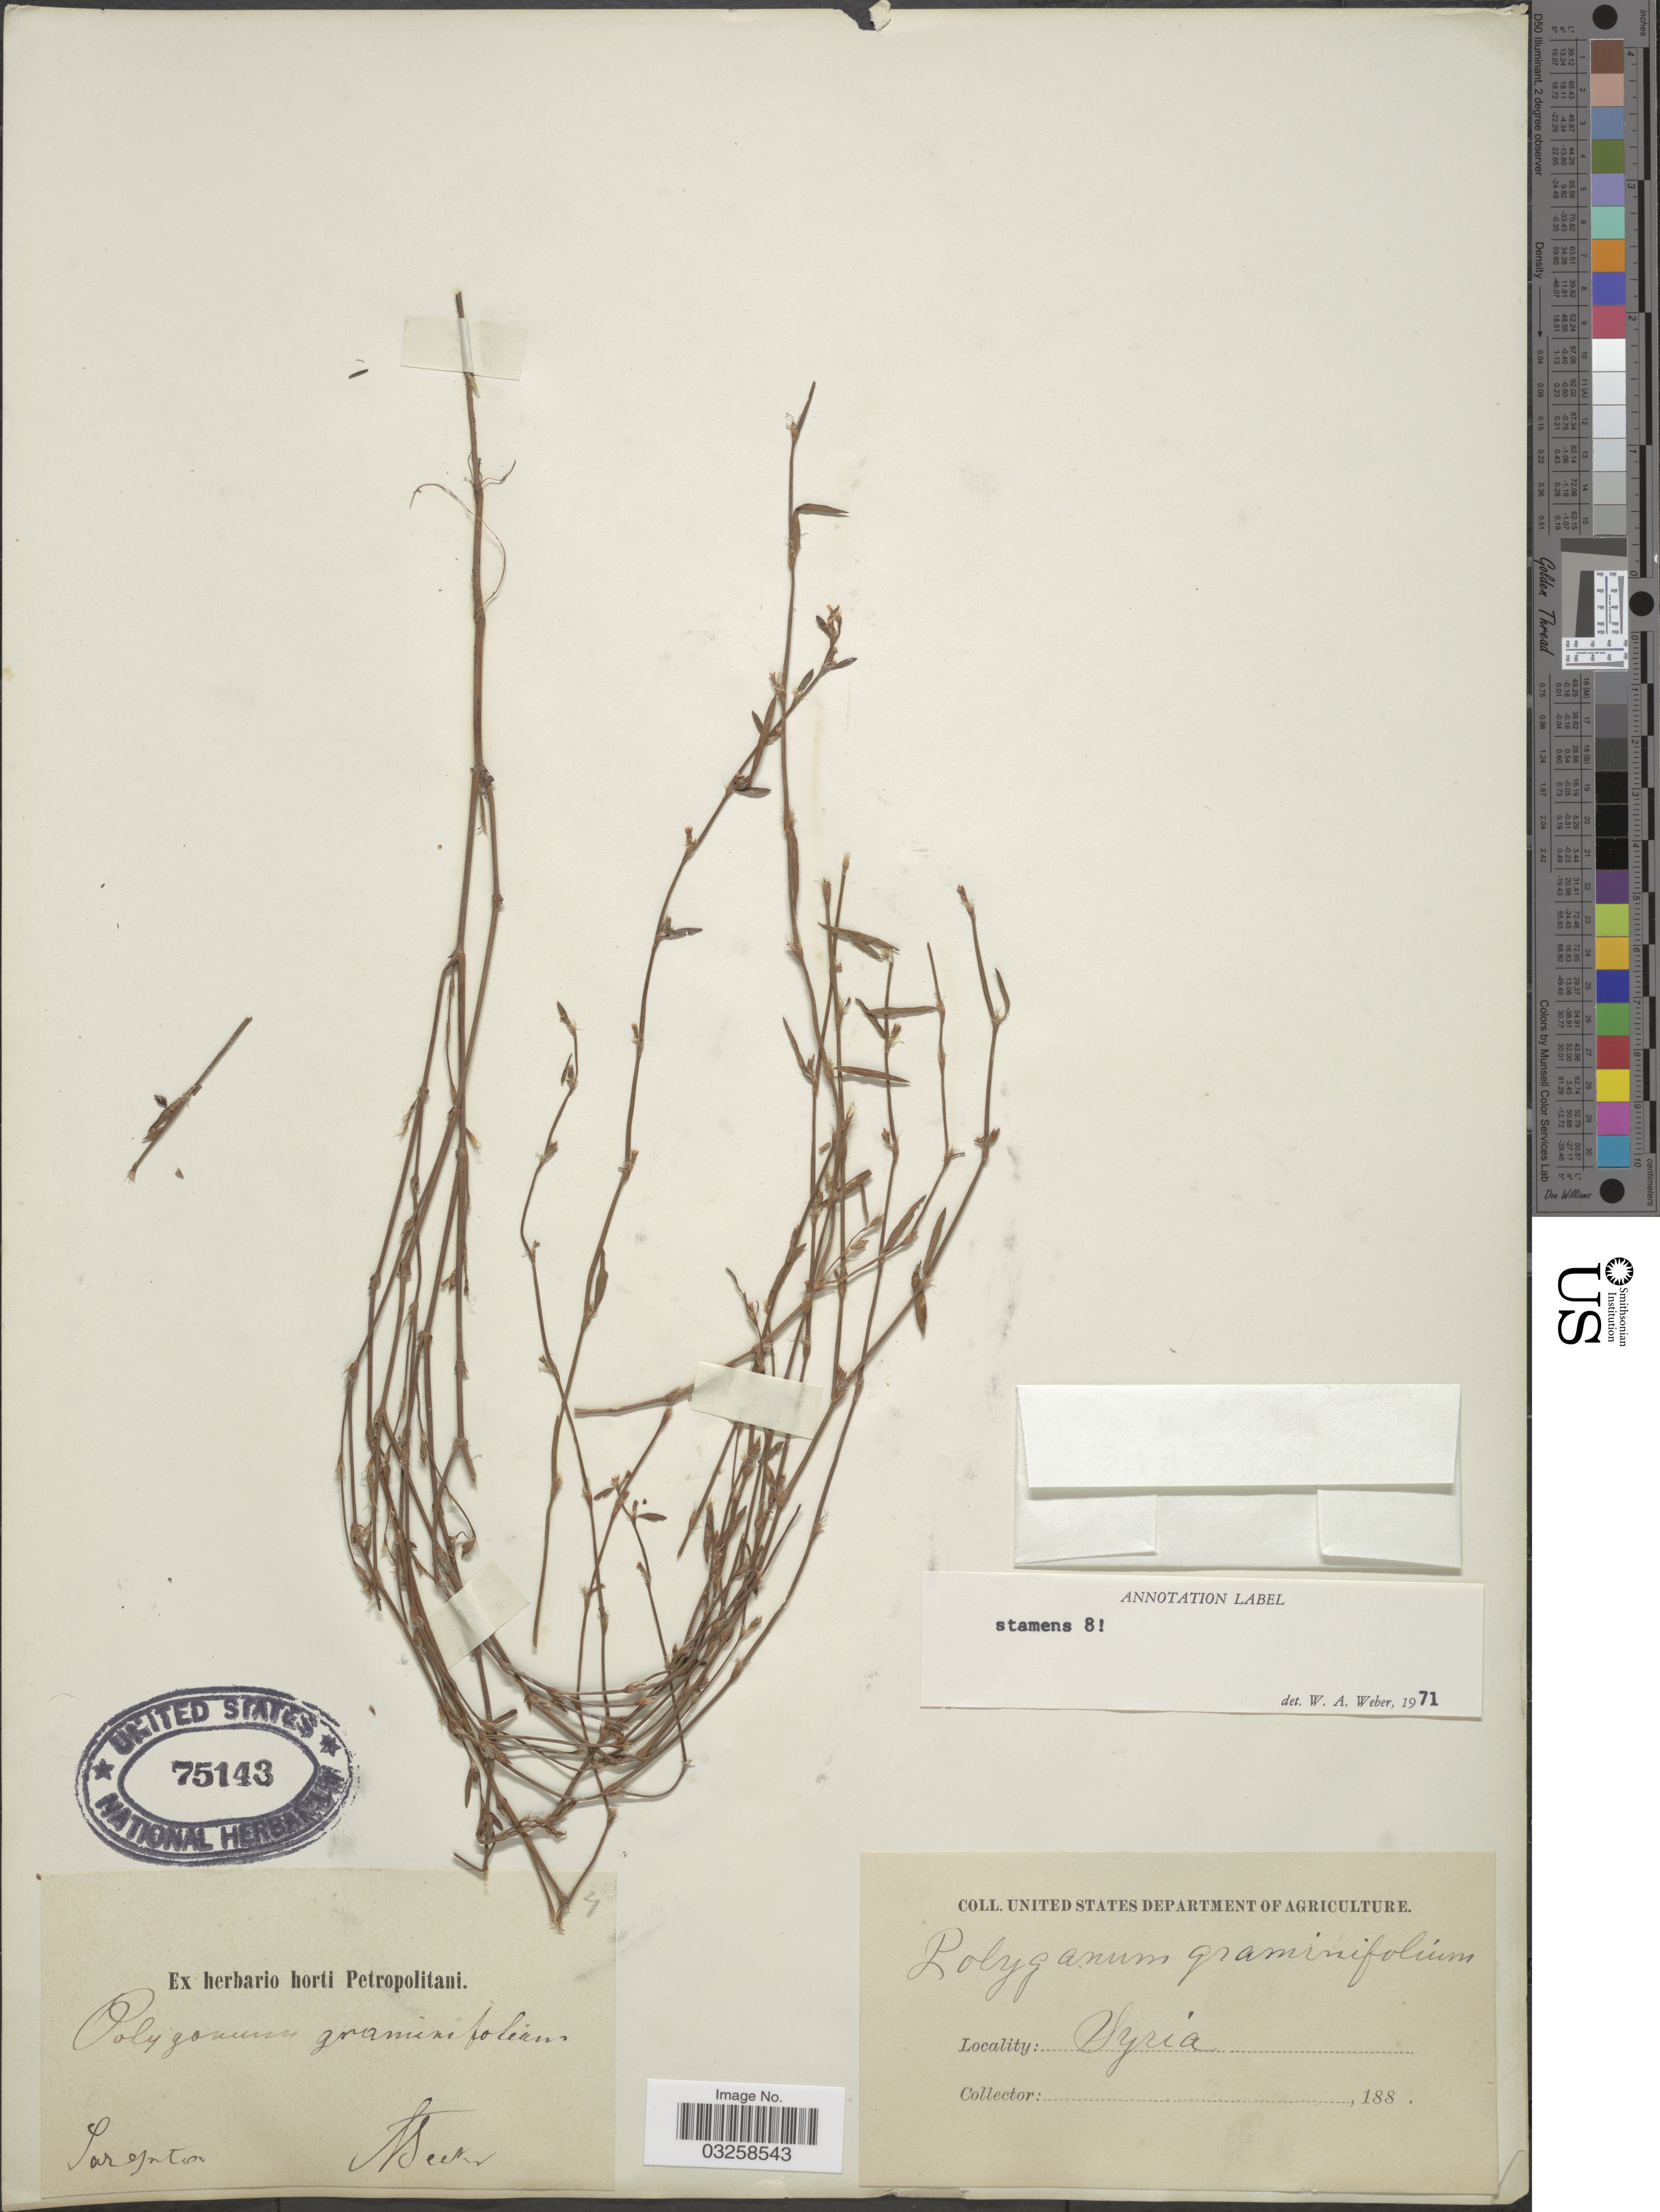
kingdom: Plantae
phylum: Tracheophyta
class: Magnoliopsida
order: Caryophyllales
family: Polygonaceae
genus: Polygonum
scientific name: Polygonum graminifolium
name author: Wierzb. ex Heuff.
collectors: A. Becker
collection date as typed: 188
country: Russian Federation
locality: Sarepta.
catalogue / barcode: US 75143